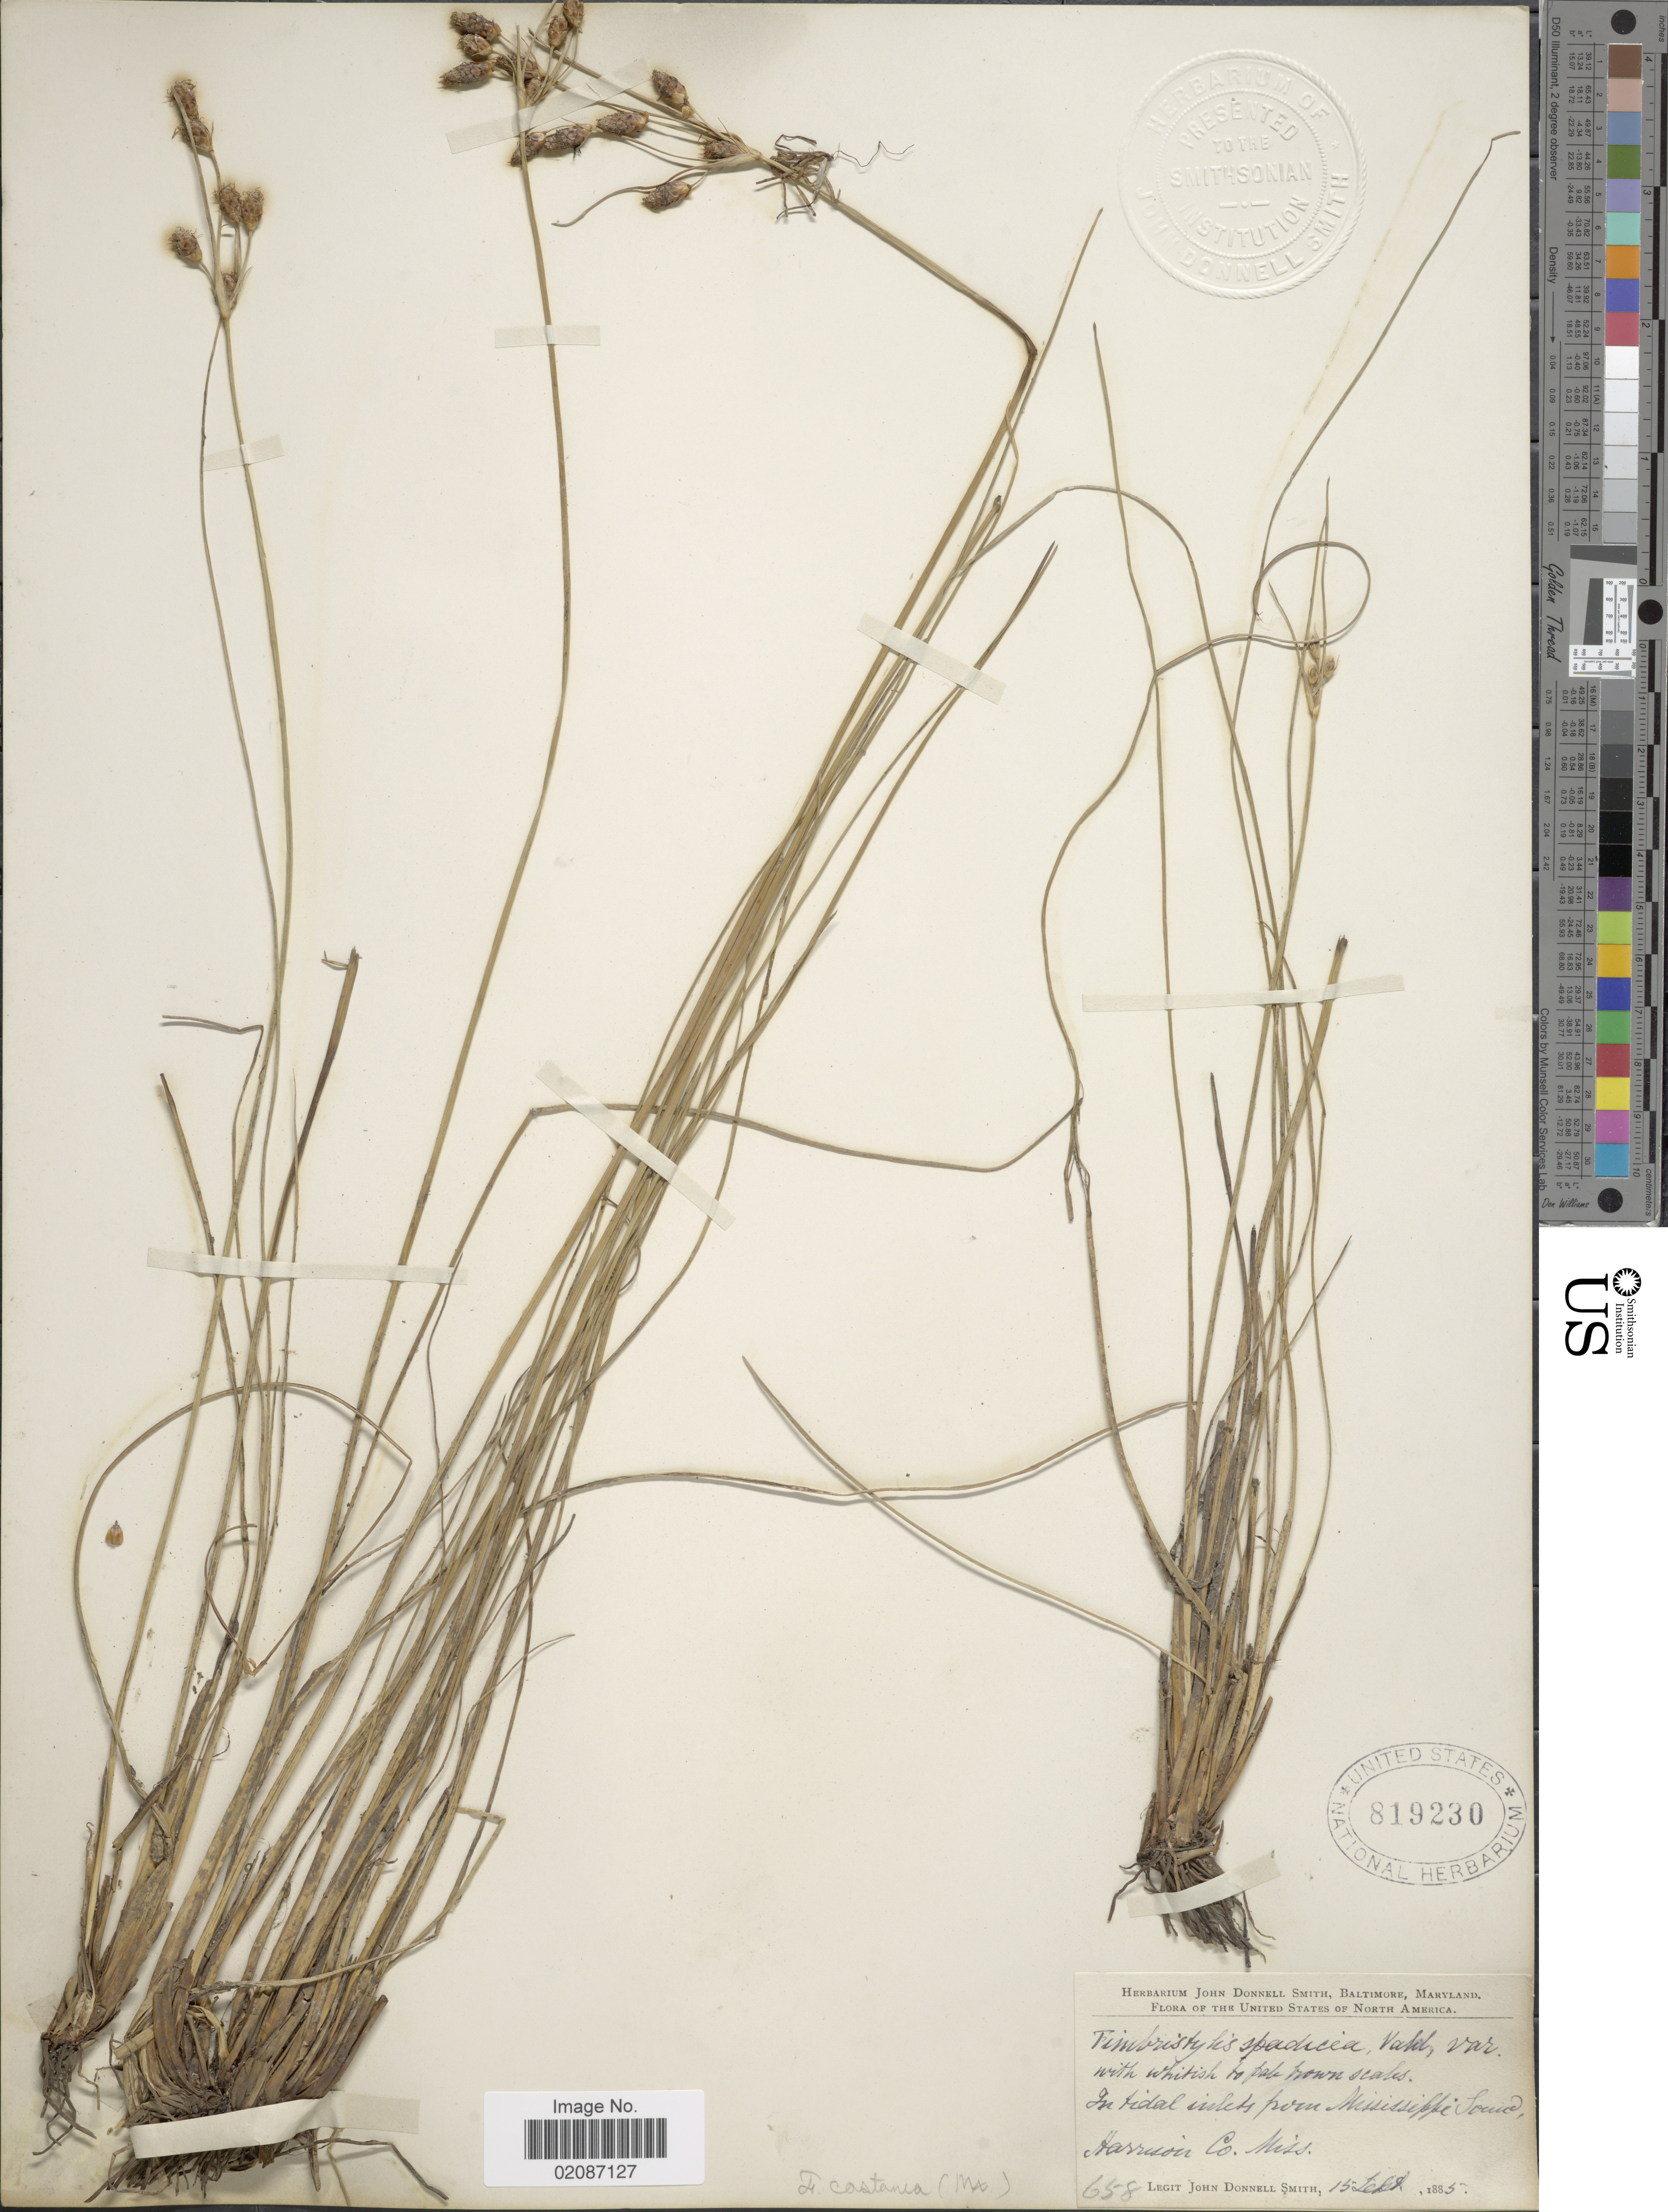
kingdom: Plantae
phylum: Tracheophyta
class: Liliopsida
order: Poales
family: Cyperaceae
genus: Fimbristylis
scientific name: Fimbristylis puberula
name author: (Michx.) Vahl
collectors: J. Donnell Smith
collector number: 658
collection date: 1885-09-15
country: United States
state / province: Mississippi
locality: Tidal inlets from Mississippi Sound, Harrisn Co., Miss.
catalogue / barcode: US 819230